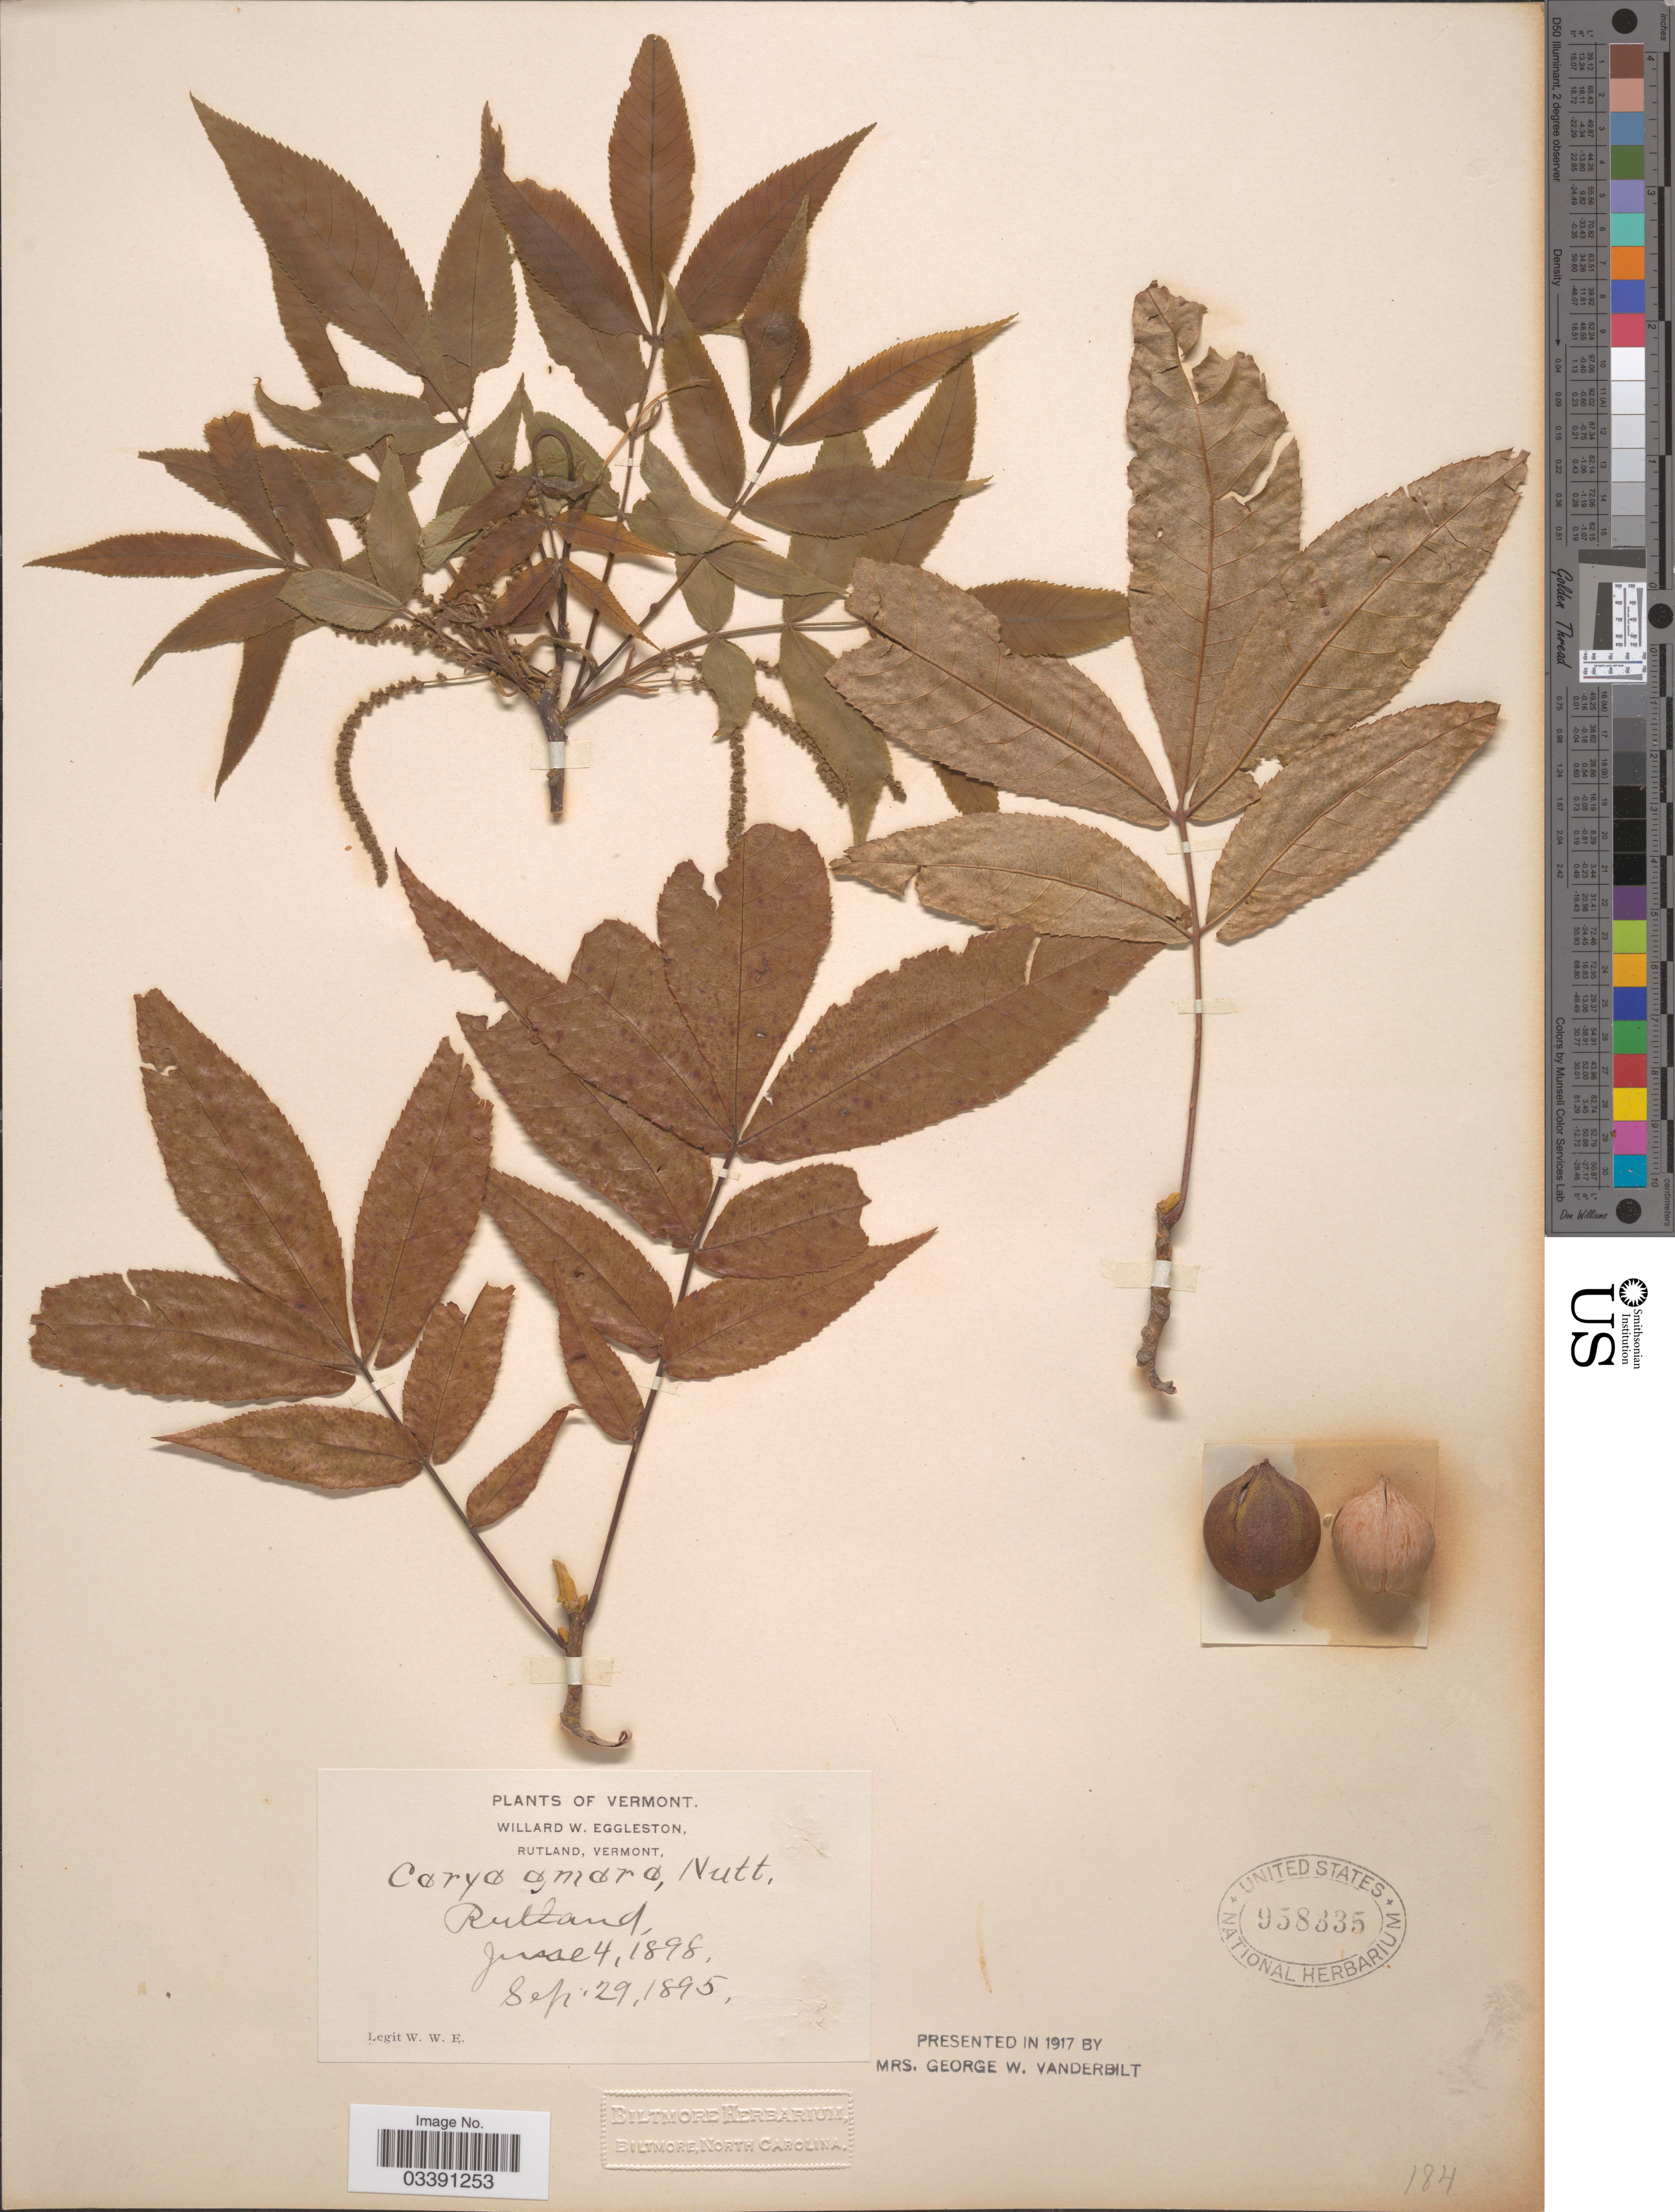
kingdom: Plantae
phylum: Tracheophyta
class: Magnoliopsida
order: Fagales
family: Juglandaceae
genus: Carya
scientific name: Carya cordiformis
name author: (Wangenh.) K. Koch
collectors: W. W. Eggleston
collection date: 1895-09-29/1898-06-04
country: United States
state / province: Vermont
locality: Rutland.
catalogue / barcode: US 958335